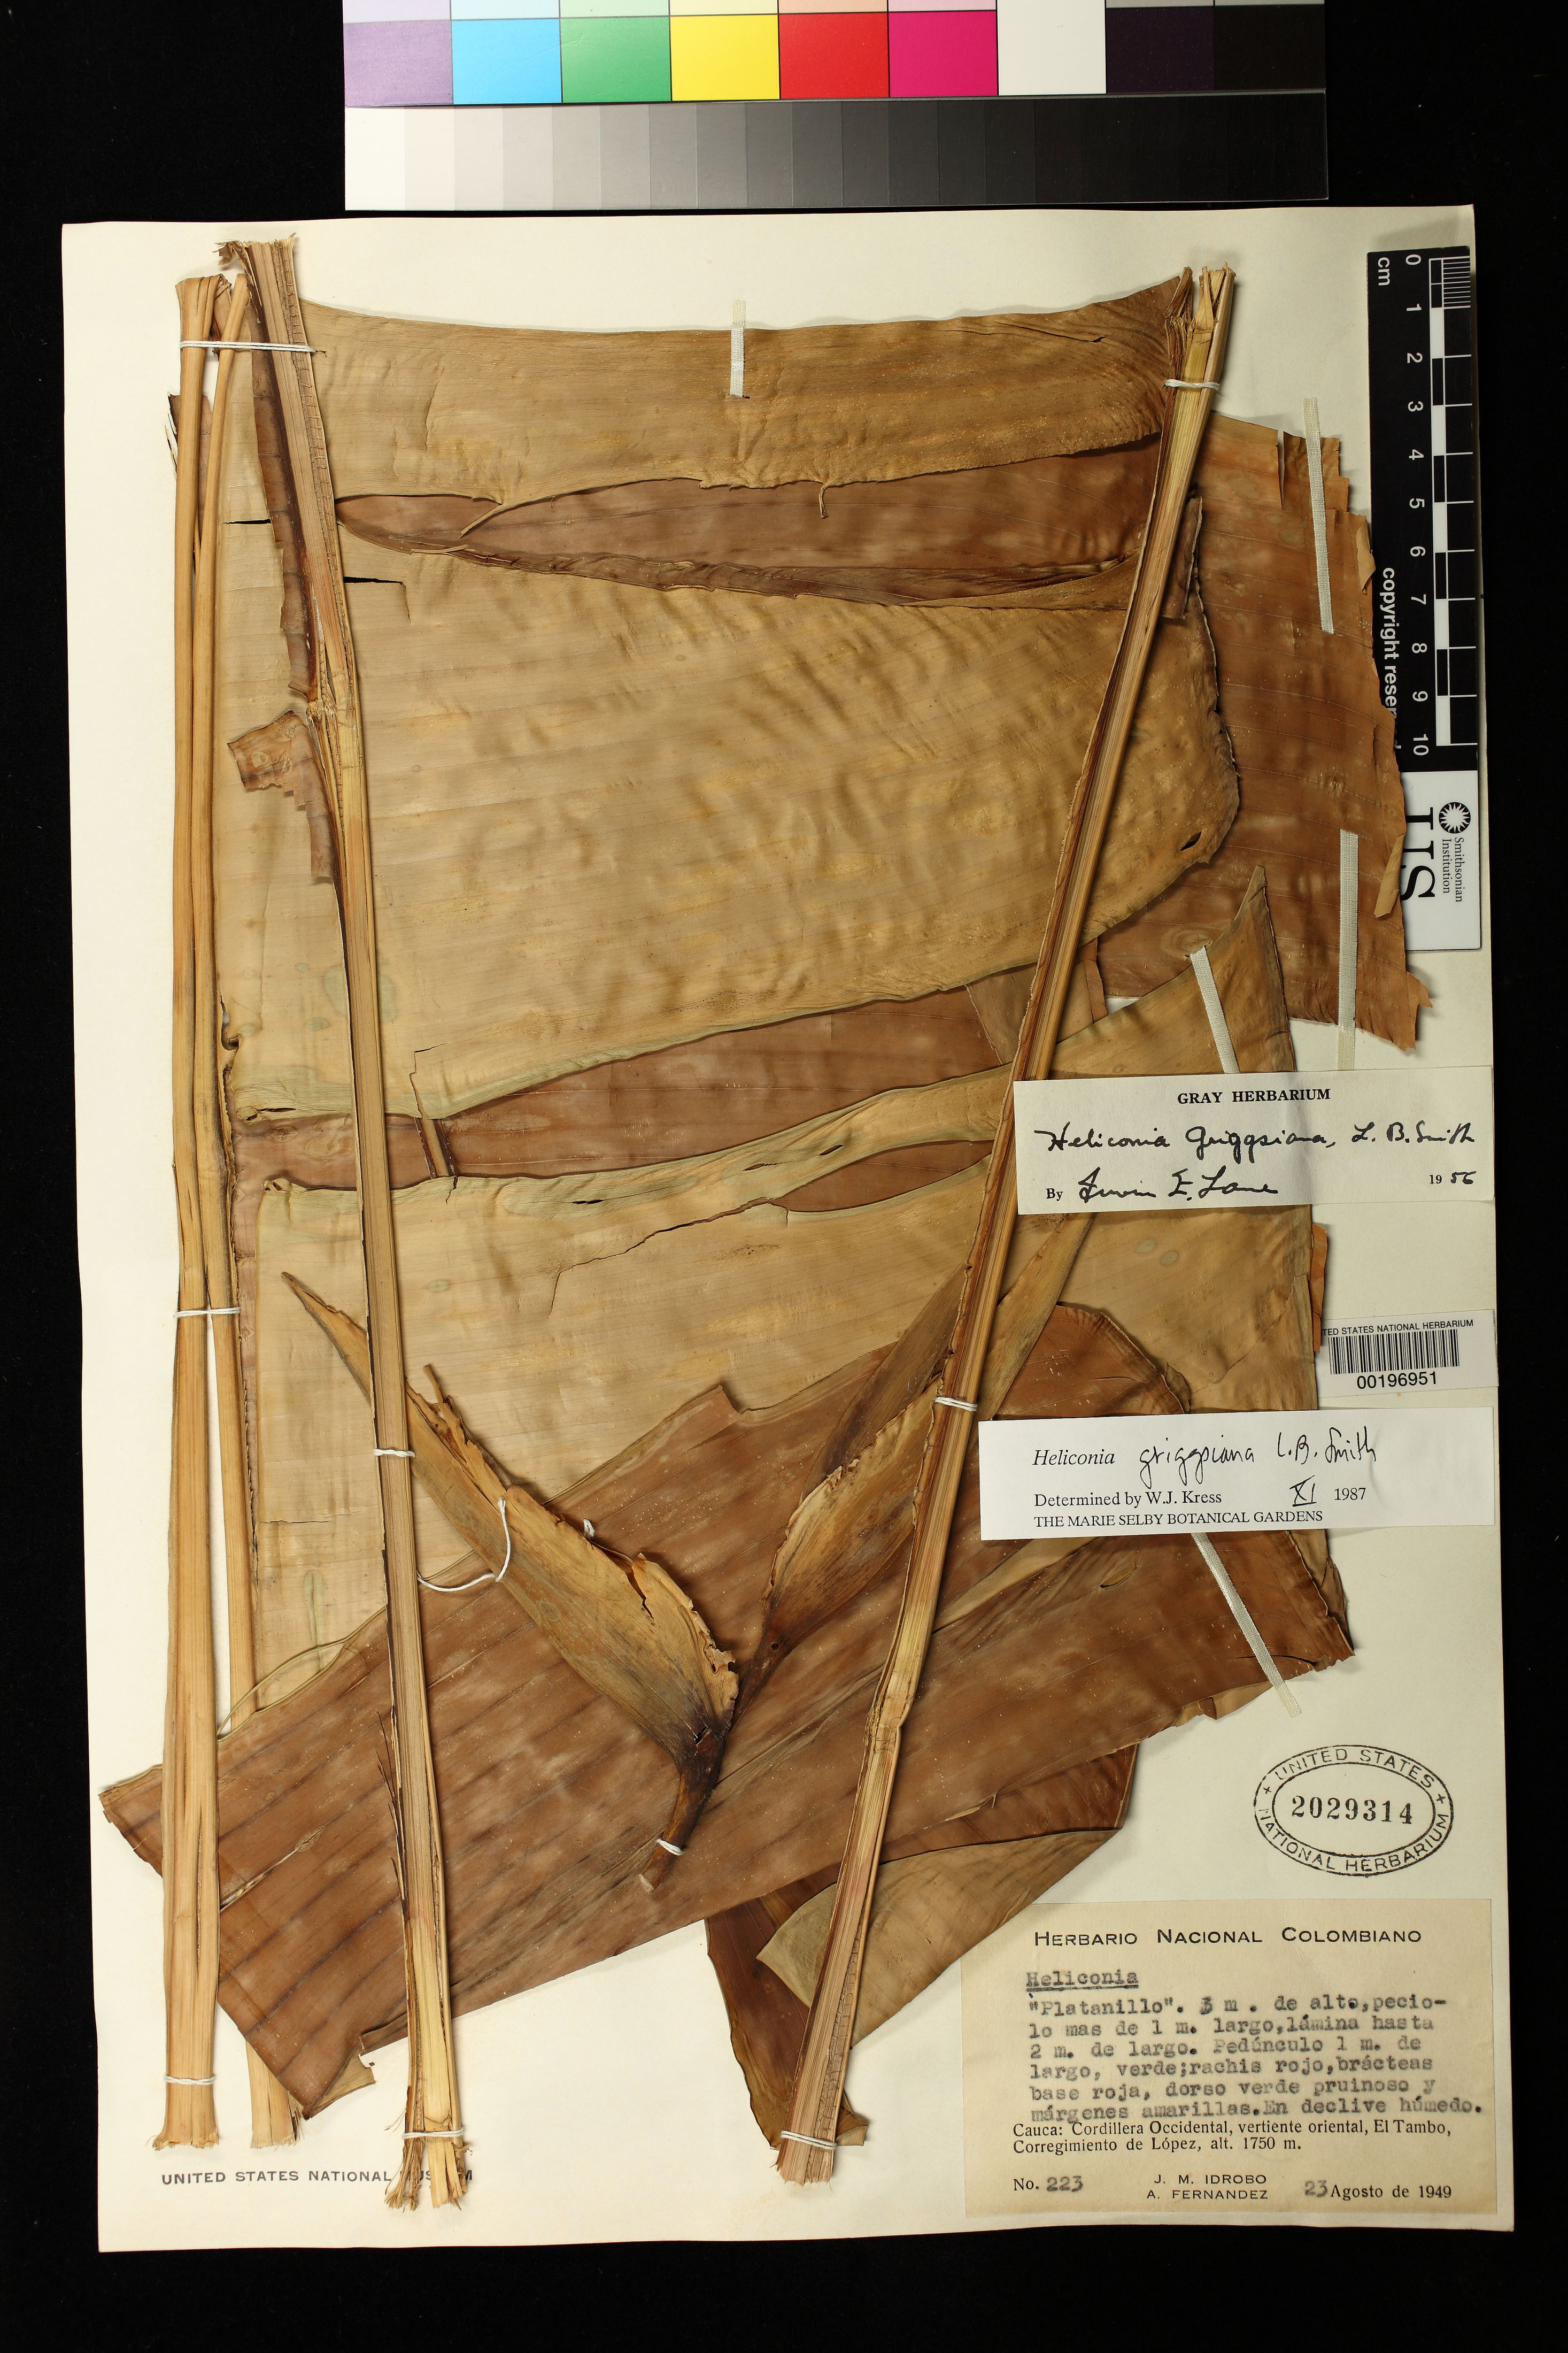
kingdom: Plantae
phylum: Tracheophyta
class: Liliopsida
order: Zingiberales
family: Heliconiaceae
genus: Heliconia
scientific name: Heliconia griggsiana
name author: L.B. Sm.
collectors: J. M. Idrobo & Á. Fernández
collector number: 223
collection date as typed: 23 Aug 1949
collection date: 1949-08-23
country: Colombia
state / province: Cauca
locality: Cordillera Occidental, eastern slope, El Tambo, Corregimiento de Lopez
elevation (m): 1750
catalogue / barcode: US 2029314